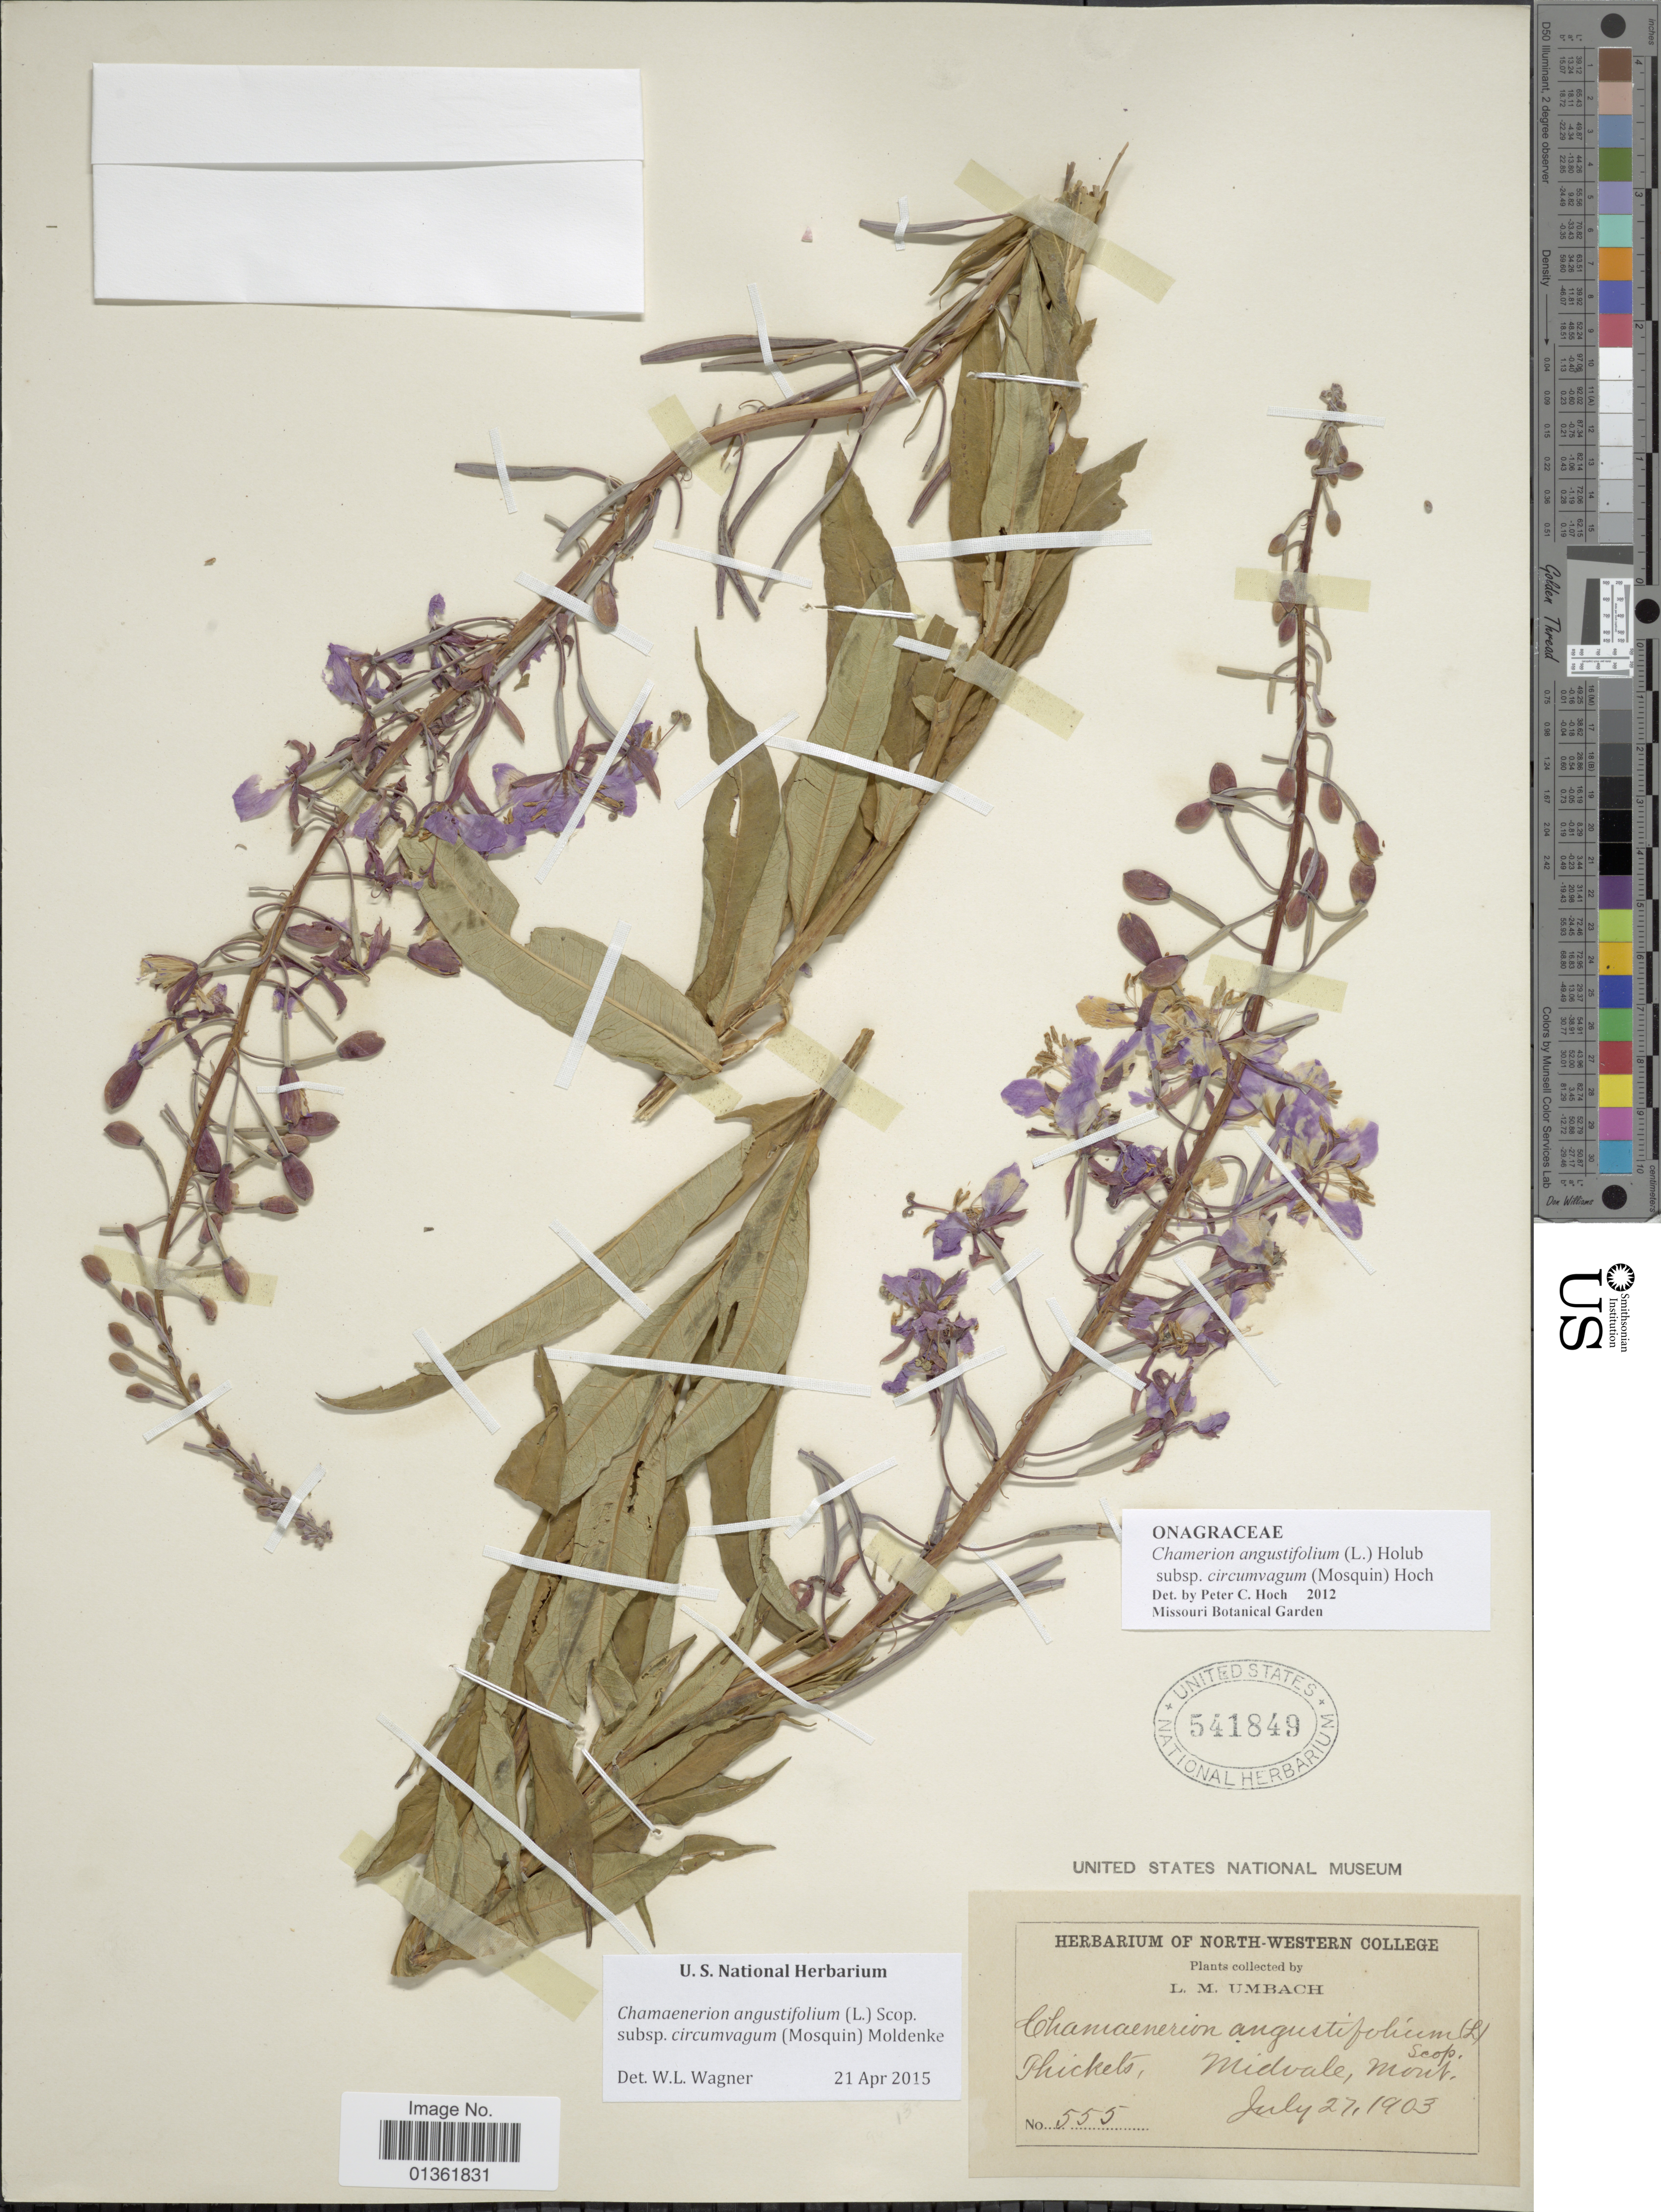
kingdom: Plantae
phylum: Tracheophyta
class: Magnoliopsida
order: Myrtales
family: Onagraceae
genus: Chamaenerion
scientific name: Chamaenerion angustifolium subsp. circumvagum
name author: (Mosquin) Moldenke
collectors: L. M. Umbach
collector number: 555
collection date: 1903-07-27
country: United States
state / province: Montana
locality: Midvale.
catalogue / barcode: US 541849